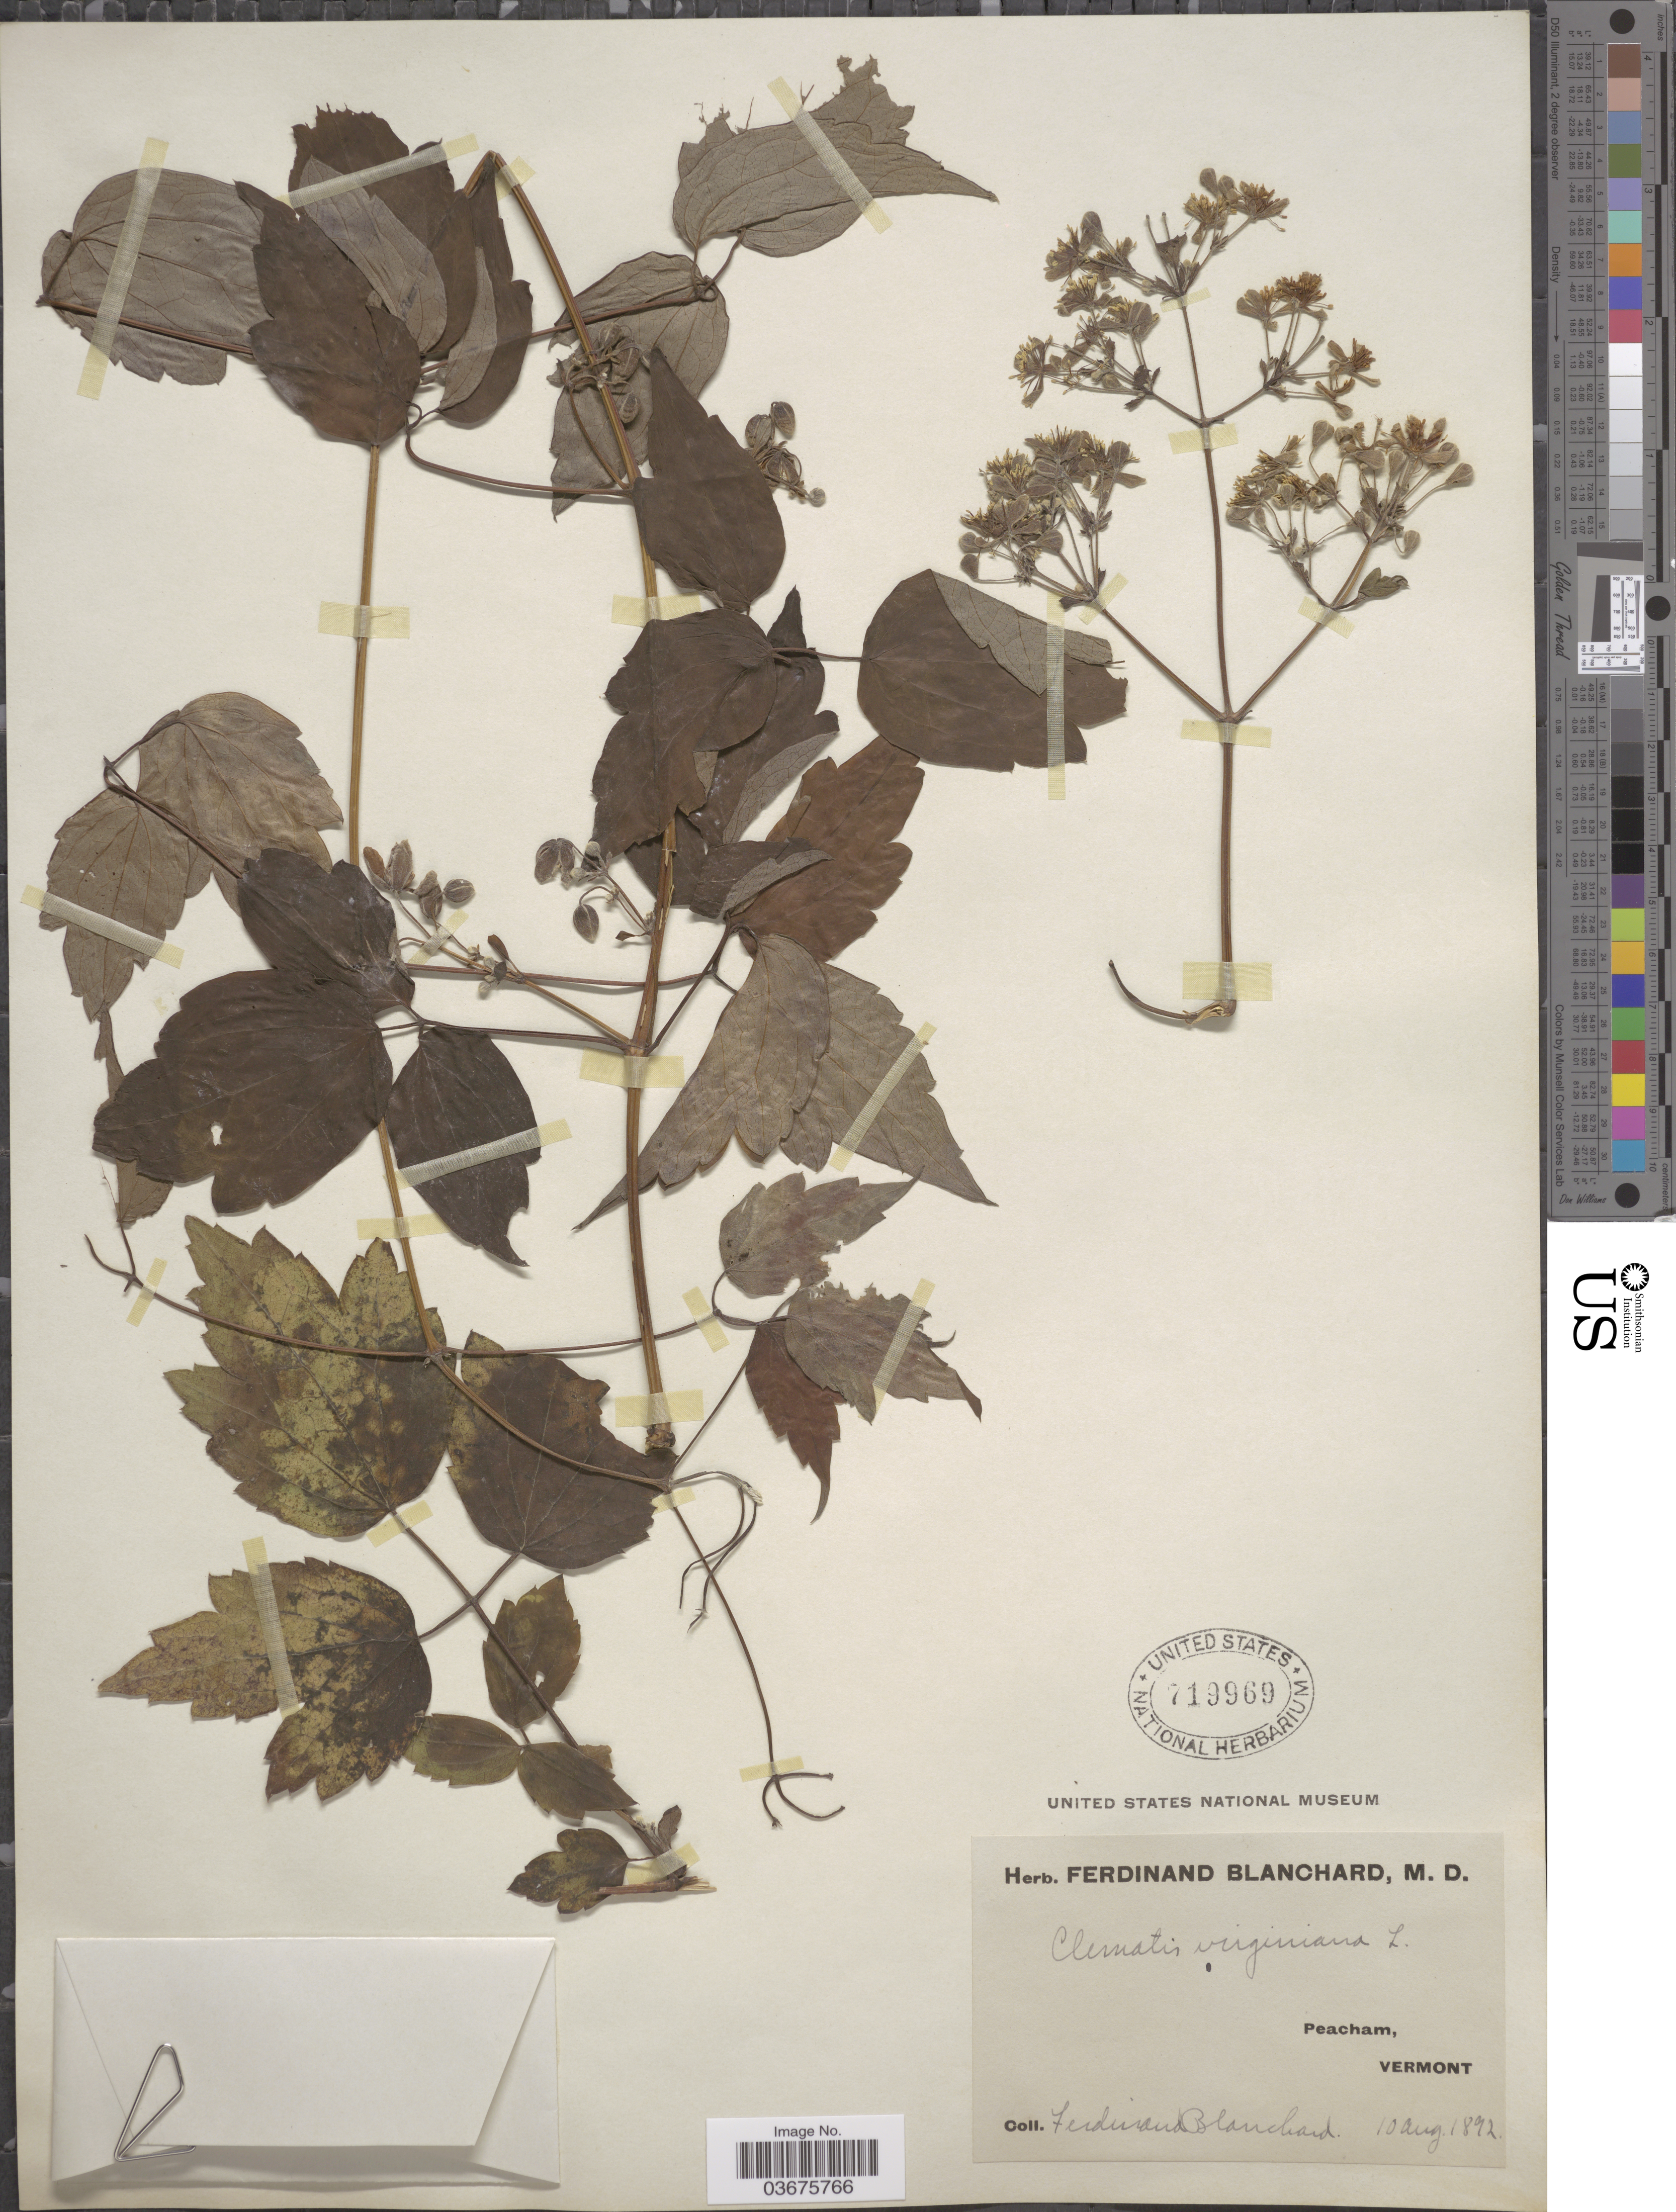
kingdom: Plantae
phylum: Tracheophyta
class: Magnoliopsida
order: Ranunculales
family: Ranunculaceae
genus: Clematis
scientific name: Clematis virginiana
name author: L.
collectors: F. Blanchard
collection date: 1892-08-10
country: United States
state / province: Vermont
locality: Peacham.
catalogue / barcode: US 719969